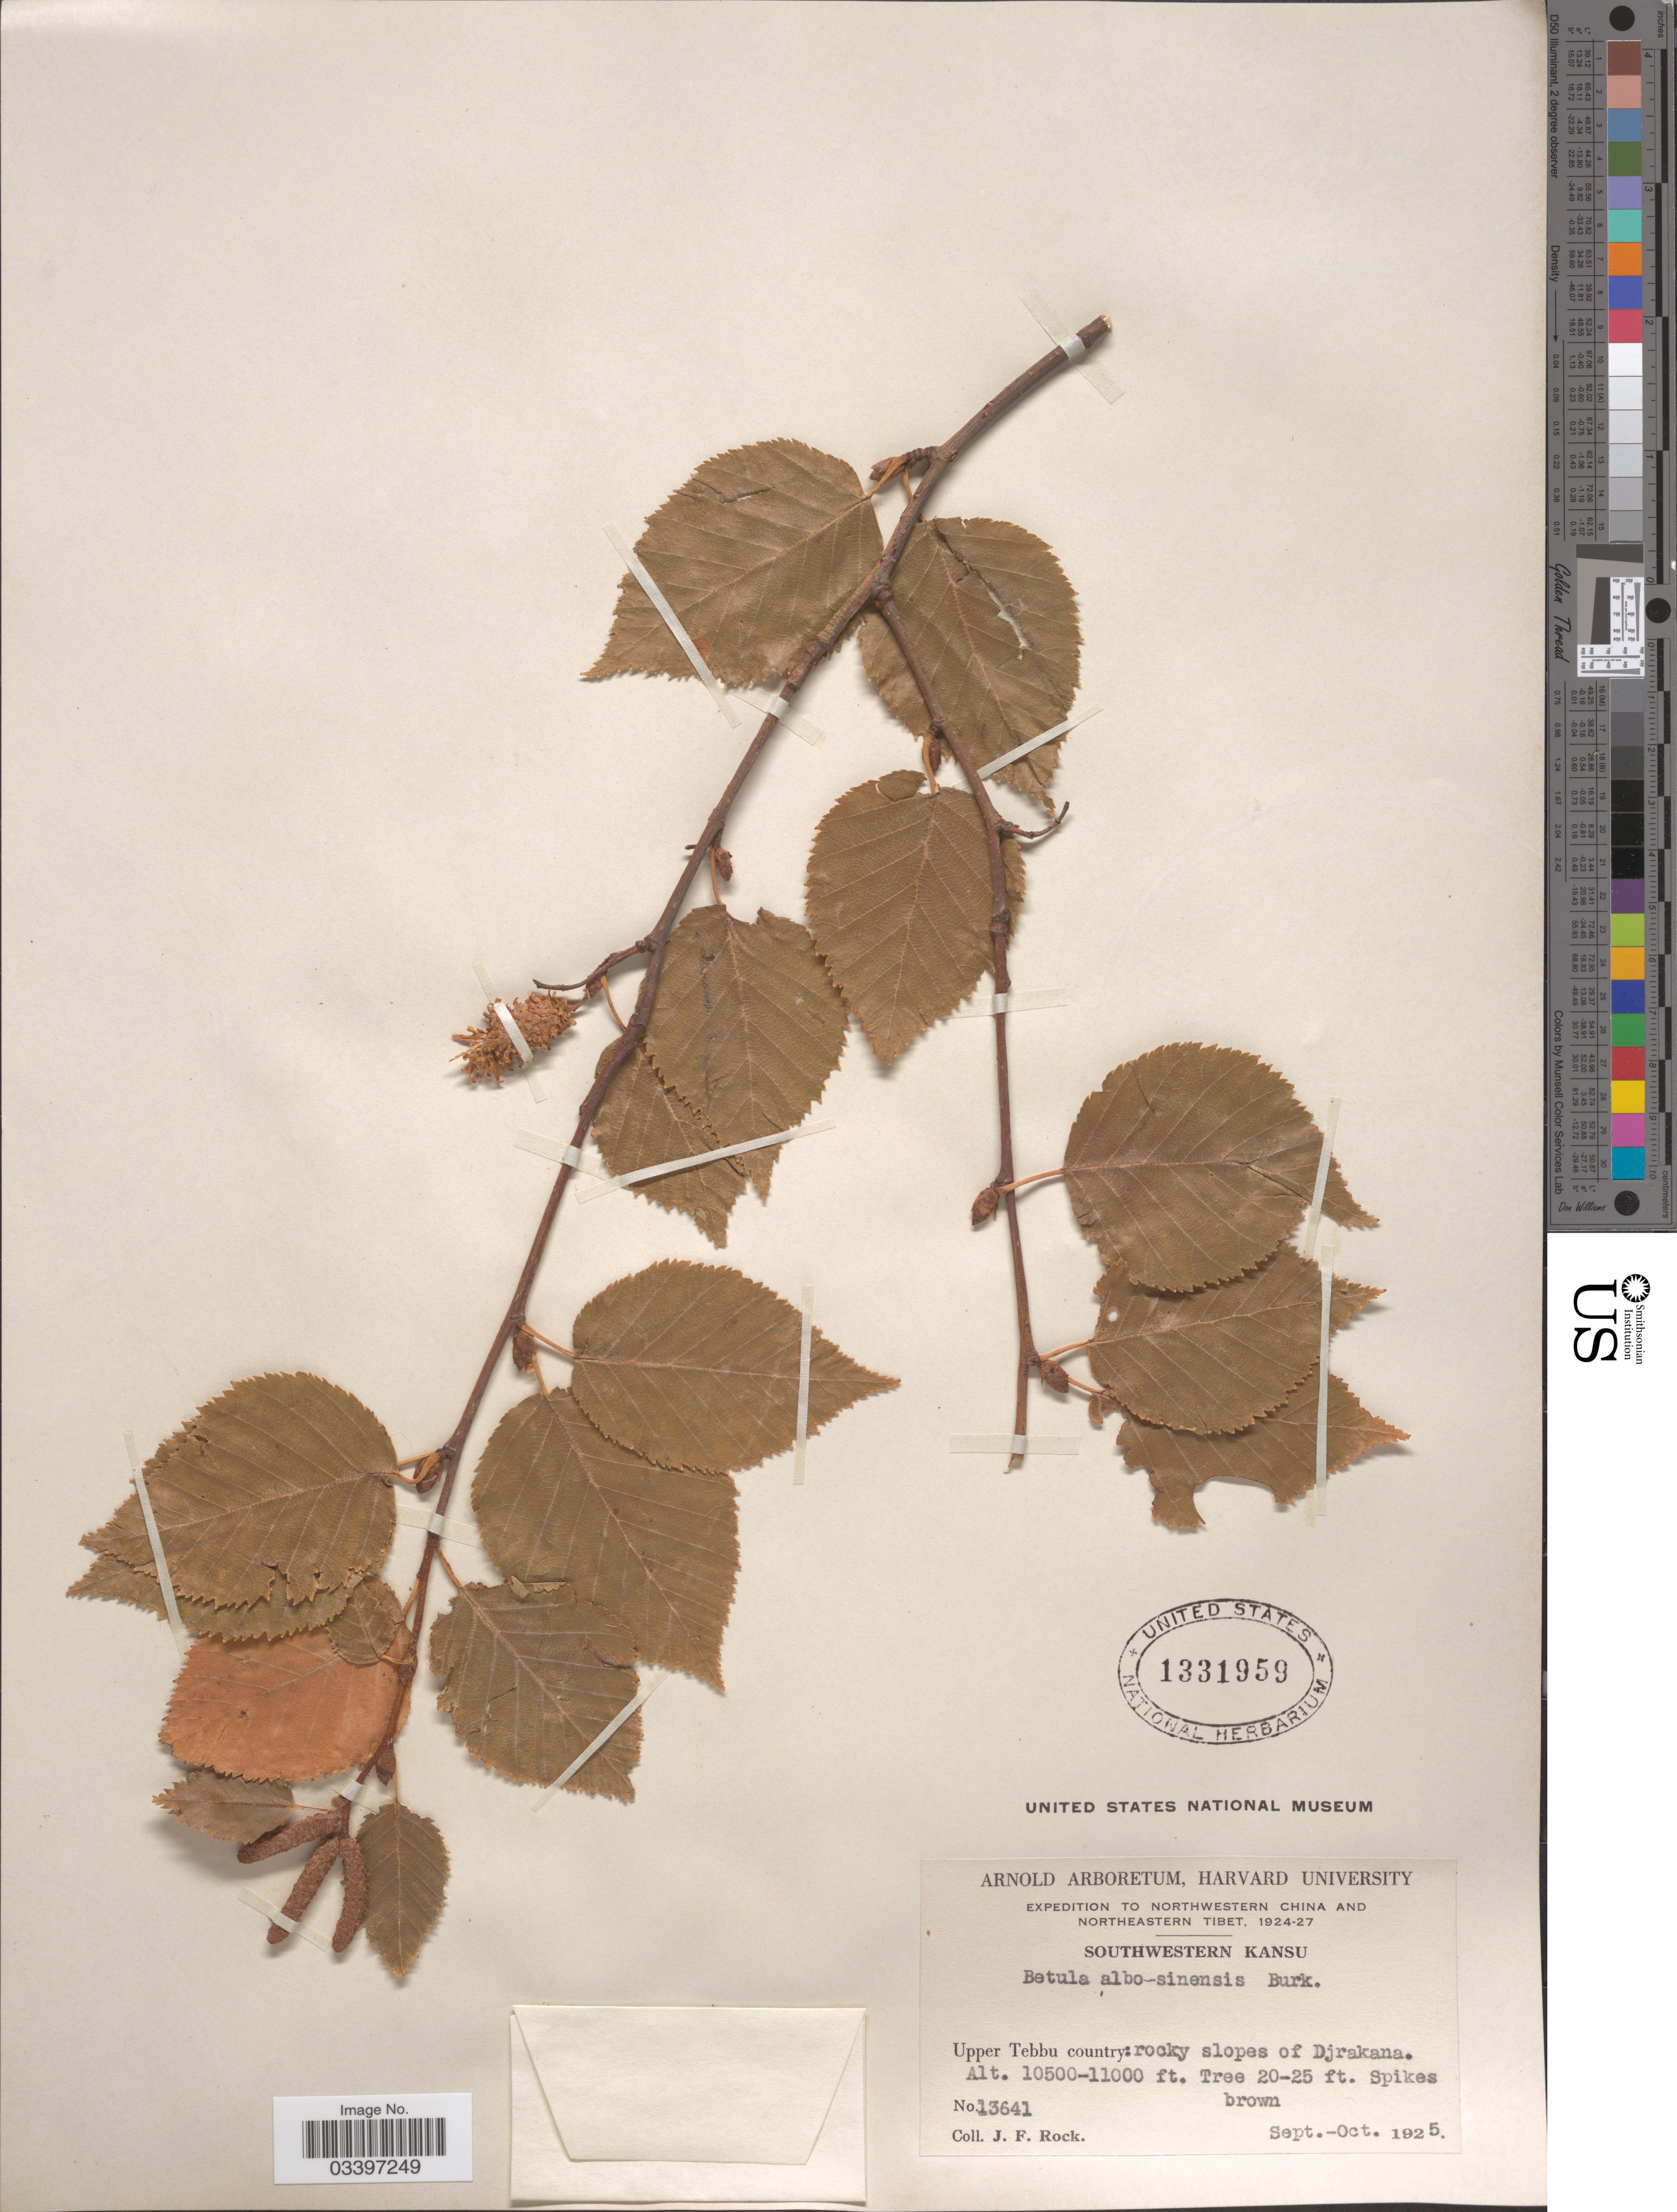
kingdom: Plantae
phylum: Tracheophyta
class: Magnoliopsida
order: Fagales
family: Betulaceae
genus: Betula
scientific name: Betula albosinensis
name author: Burkill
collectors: J. Rock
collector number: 13641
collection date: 1925-09/1925-10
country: China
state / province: Gansu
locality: Northwestern China and Northeastern Tibet. Southwestern Kansu. Upper Tebbu country: rocky slopes of Djarakana.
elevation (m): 3200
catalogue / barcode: US 1331959